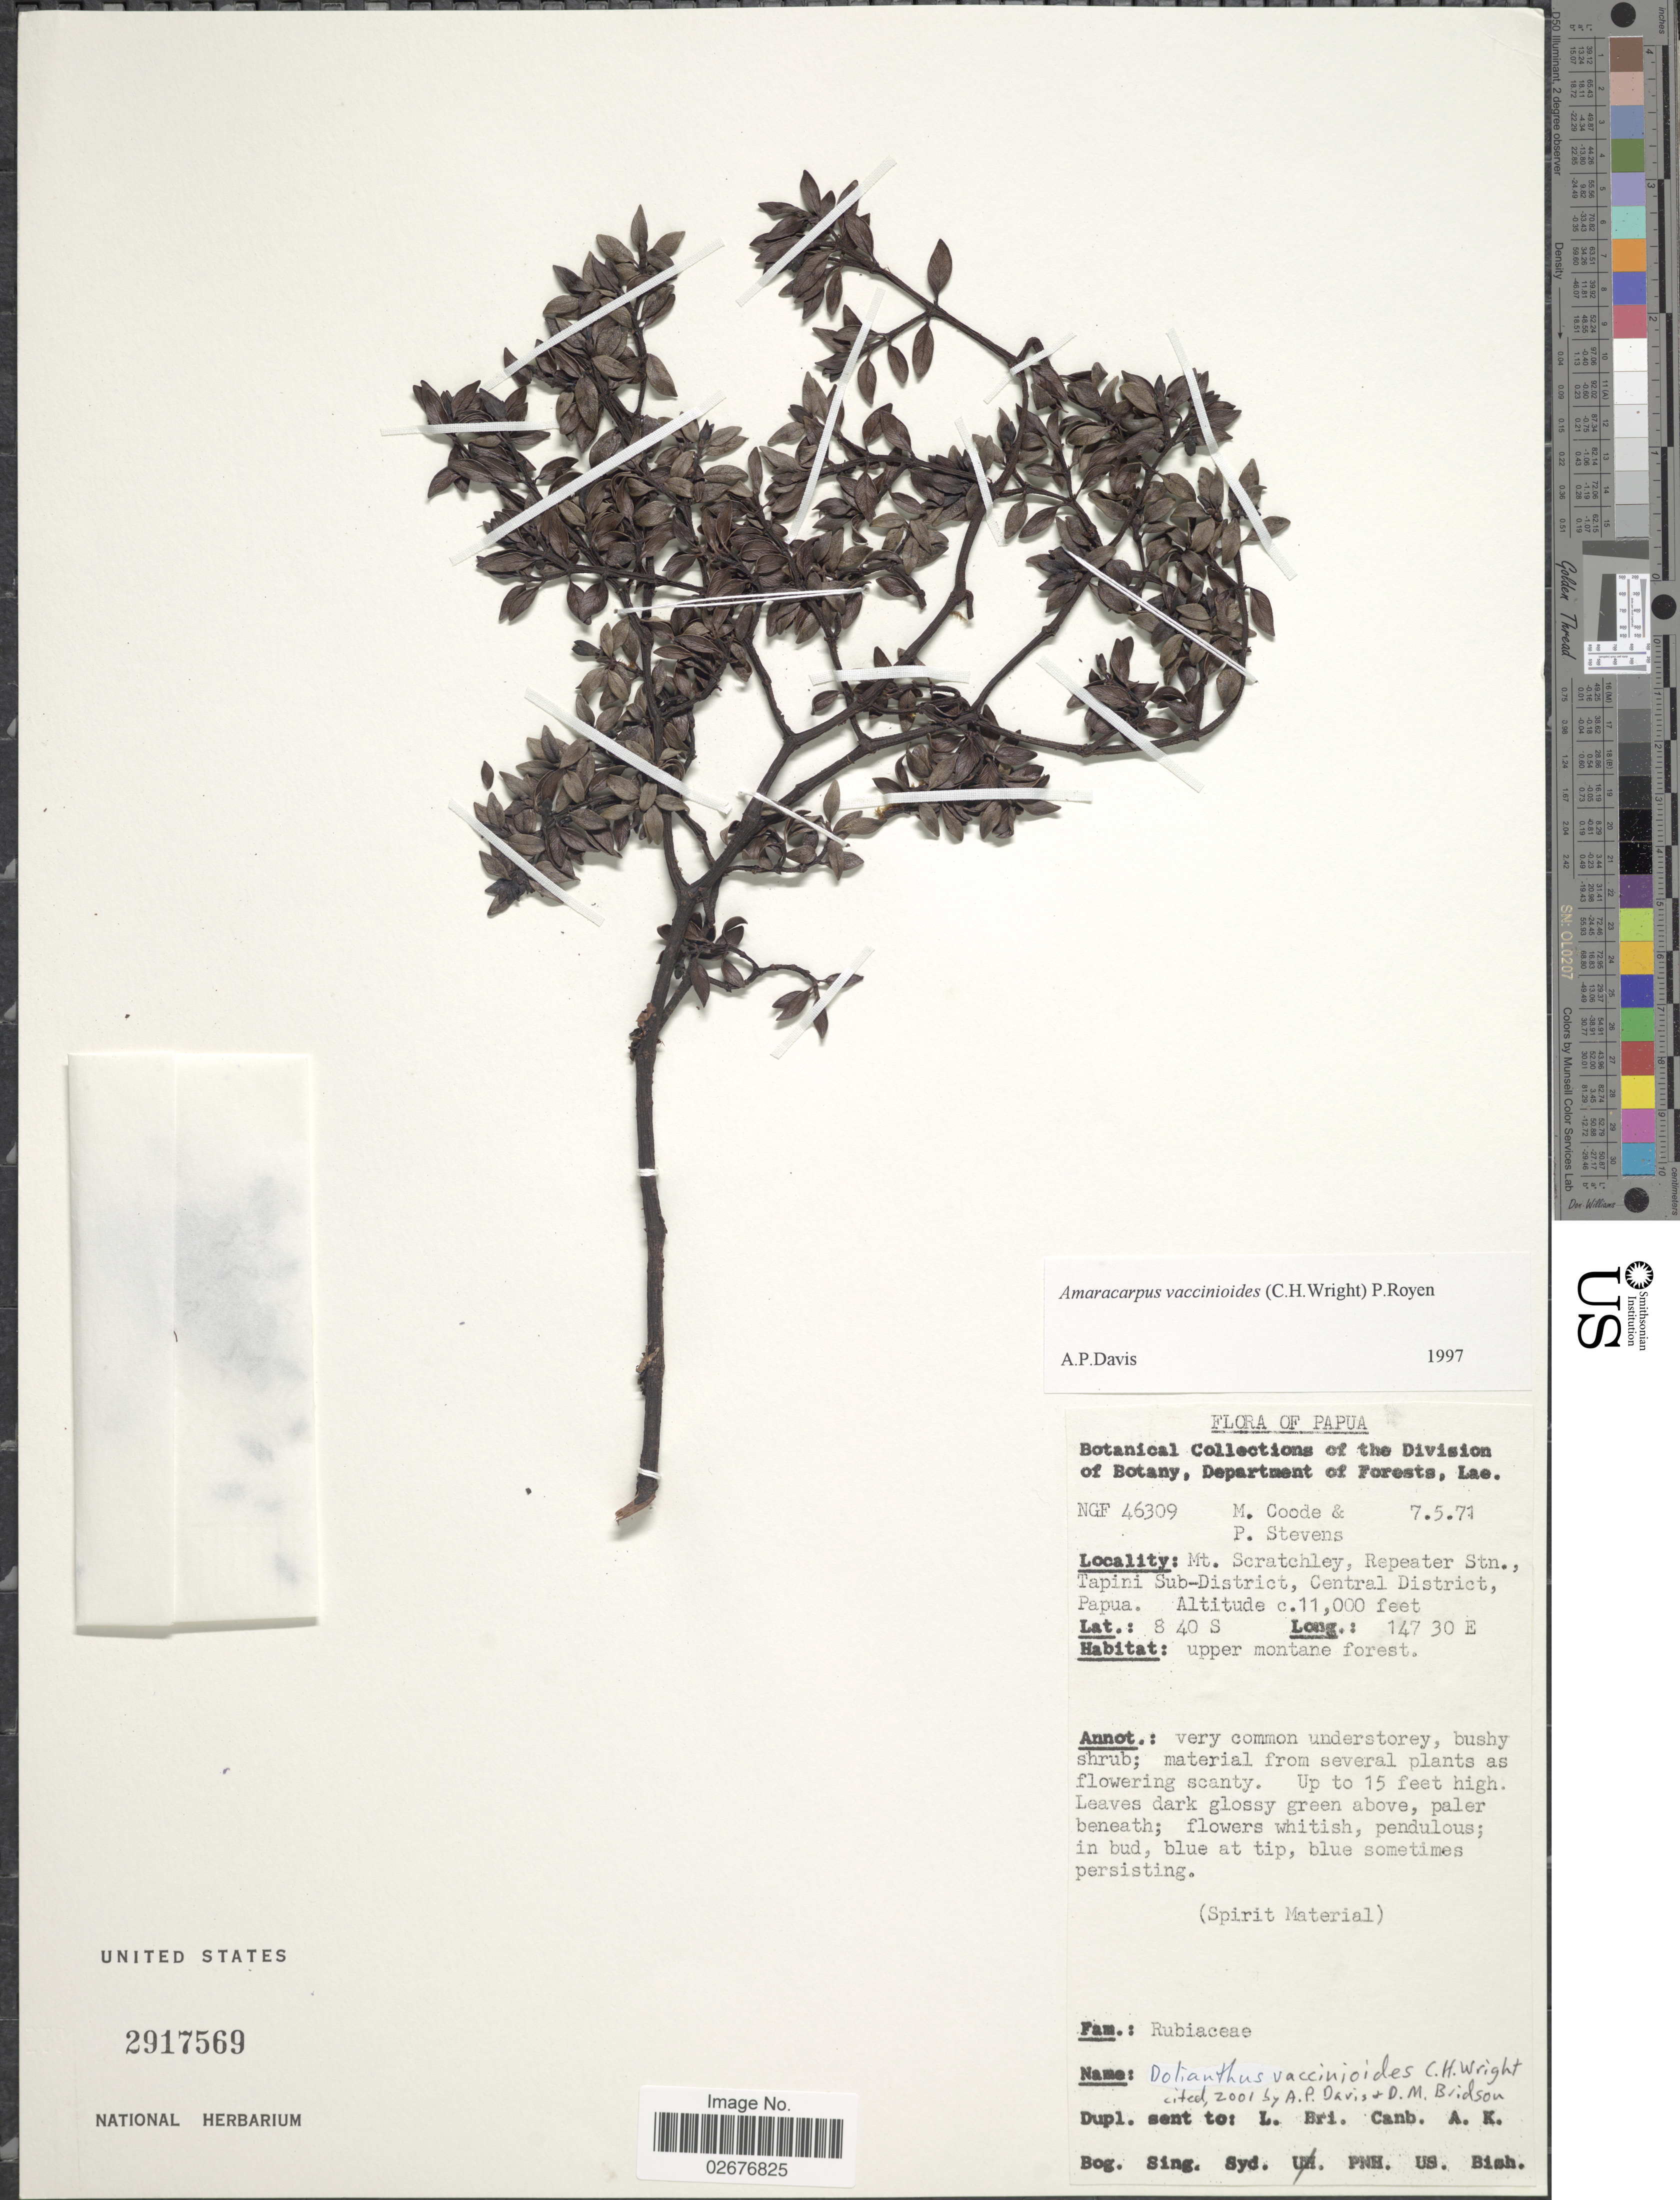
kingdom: Plantae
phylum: Tracheophyta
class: Magnoliopsida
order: Gentianales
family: Rubiaceae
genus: Dolianthus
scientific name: Dolianthus vaccinioides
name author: C.H. Wright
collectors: M. Coode & P. F. Stevens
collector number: NGF46309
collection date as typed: Transcribed d/m/y: 7/5/71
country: Papua New Guinea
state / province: Central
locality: Papua, Mt. Scratchley, Repeater Stn., Tapini Sub-District, Papua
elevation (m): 3353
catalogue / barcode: US 2917569